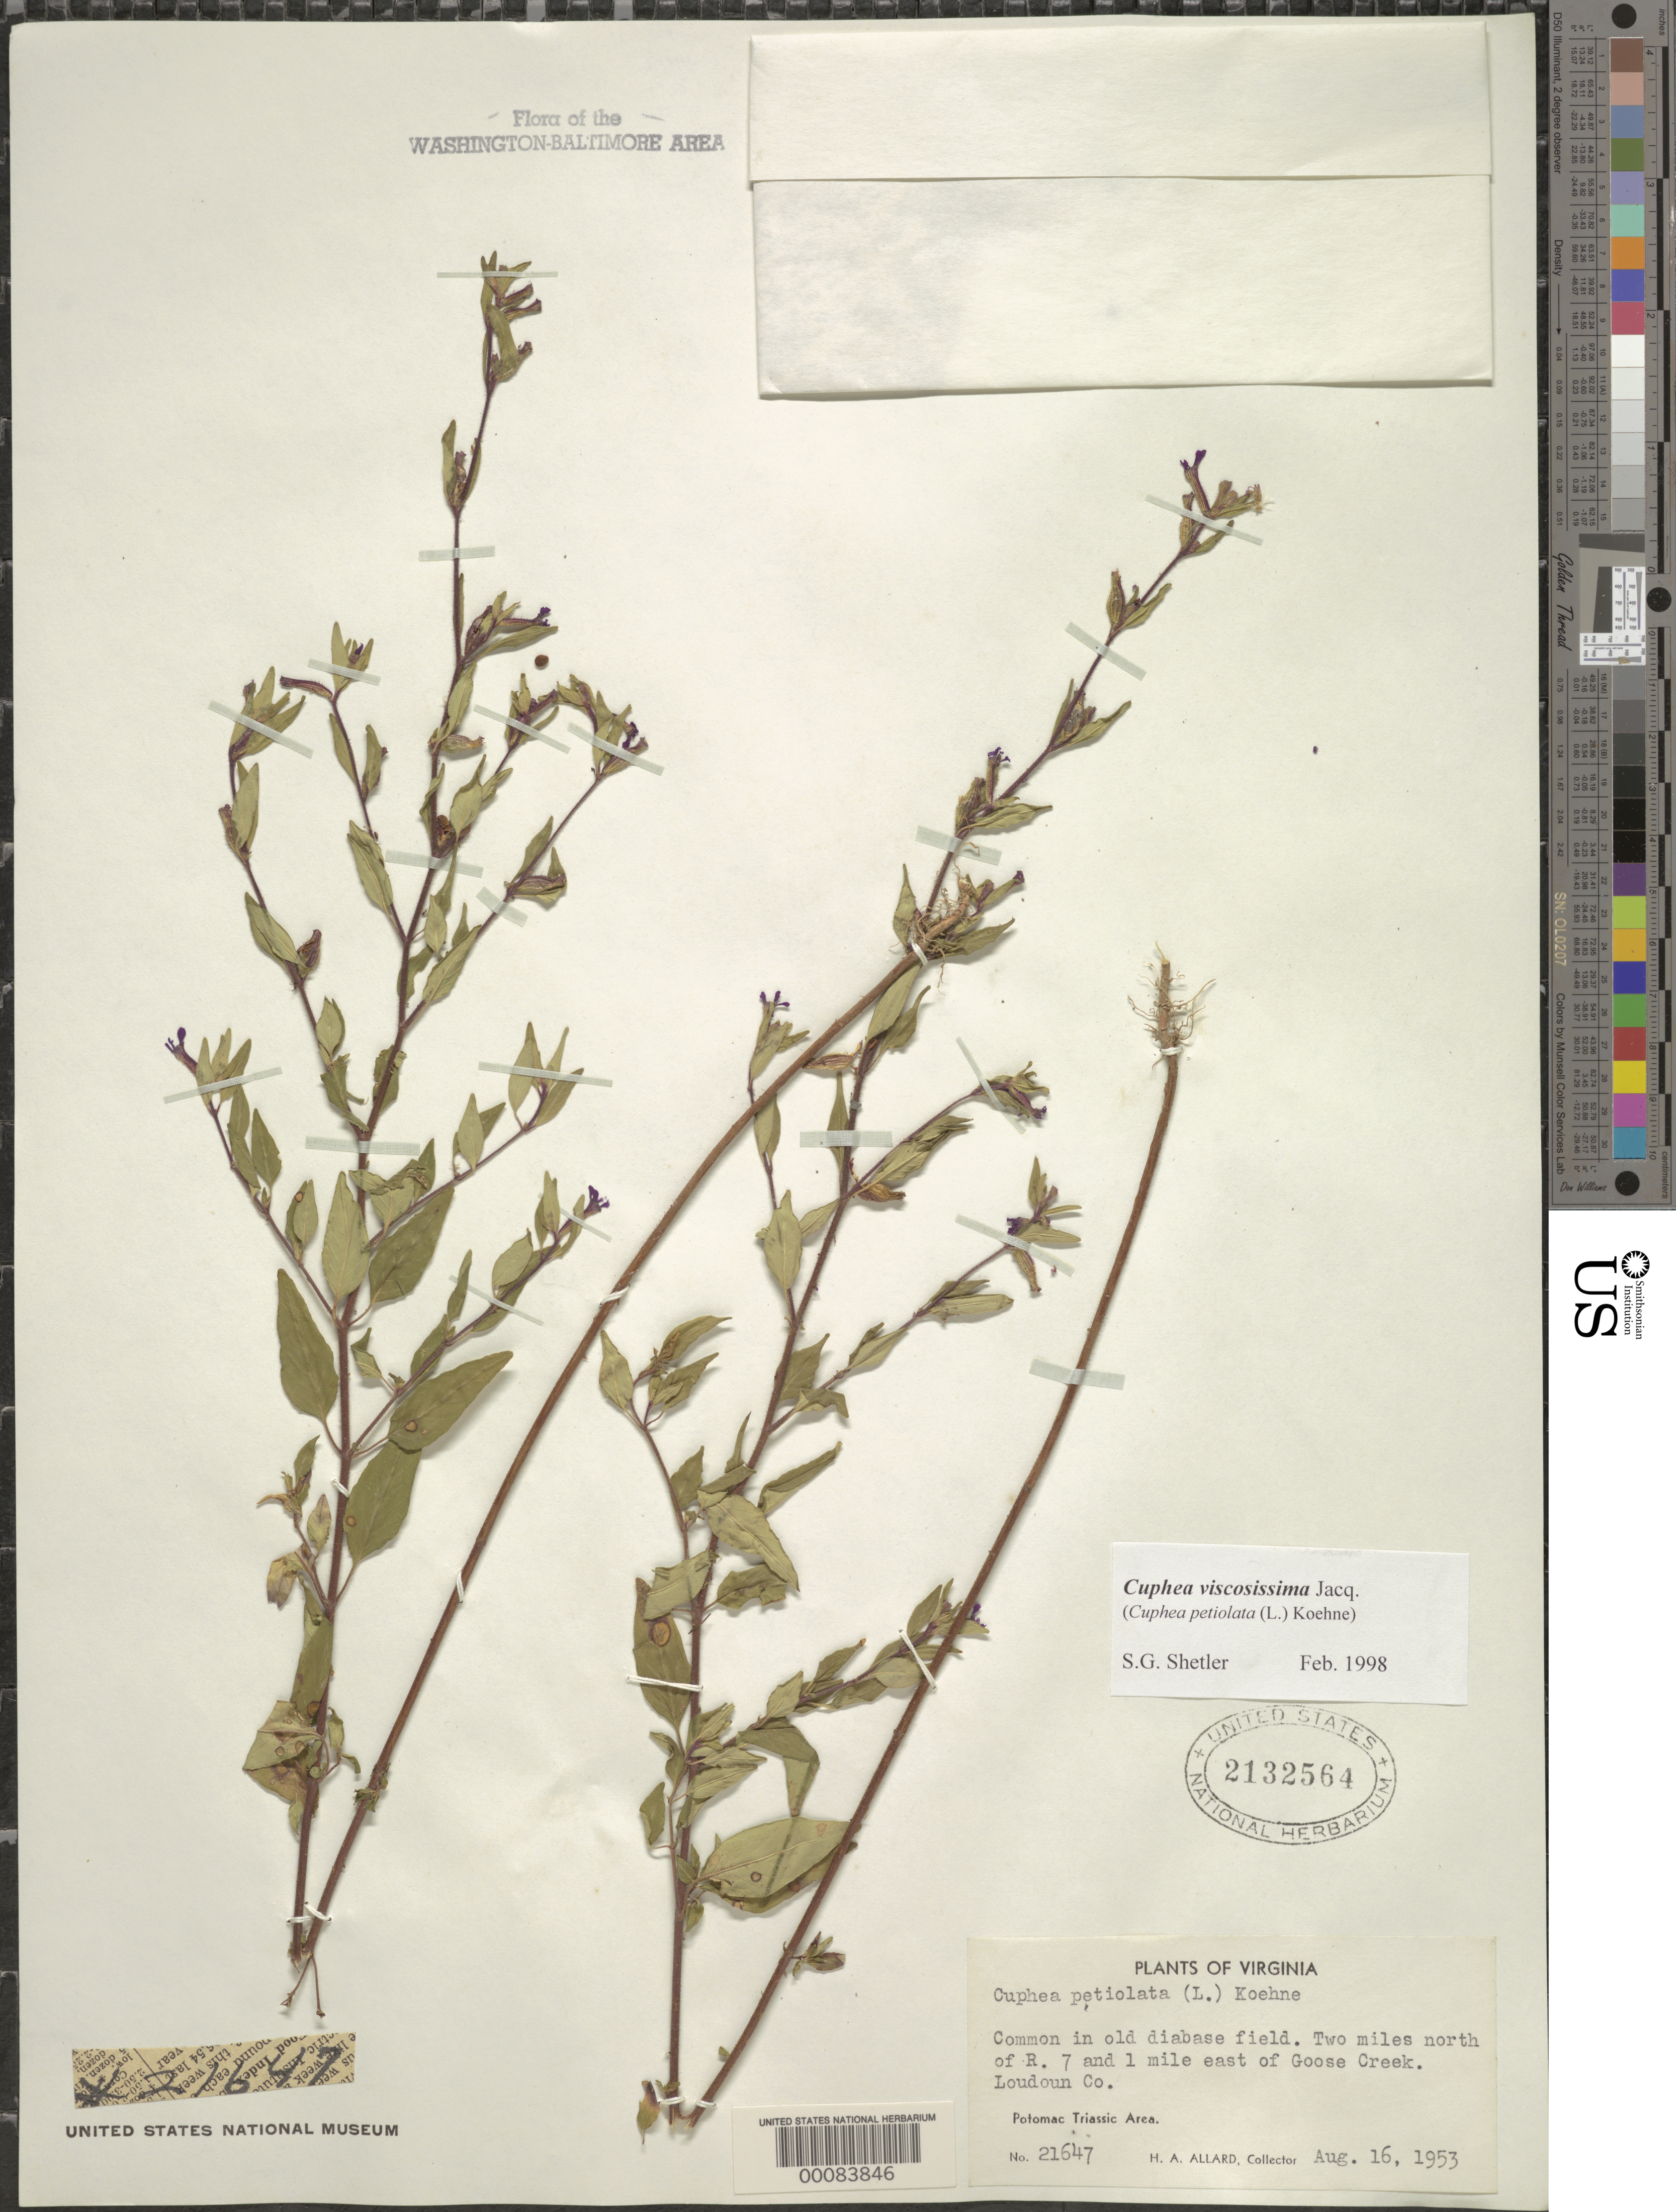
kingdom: Plantae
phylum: Tracheophyta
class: Magnoliopsida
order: Myrtales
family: Lythraceae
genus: Cuphea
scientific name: Cuphea viscosissima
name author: Jacq.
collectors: H. A. Allard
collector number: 21647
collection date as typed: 16 Aug 1953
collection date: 1953-08-16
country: United States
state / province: Virginia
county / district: Loudoun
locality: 2 mi. N of R. 7 and 1 mi. E of Goose Creek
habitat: Old diabase field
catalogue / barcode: US 2132564